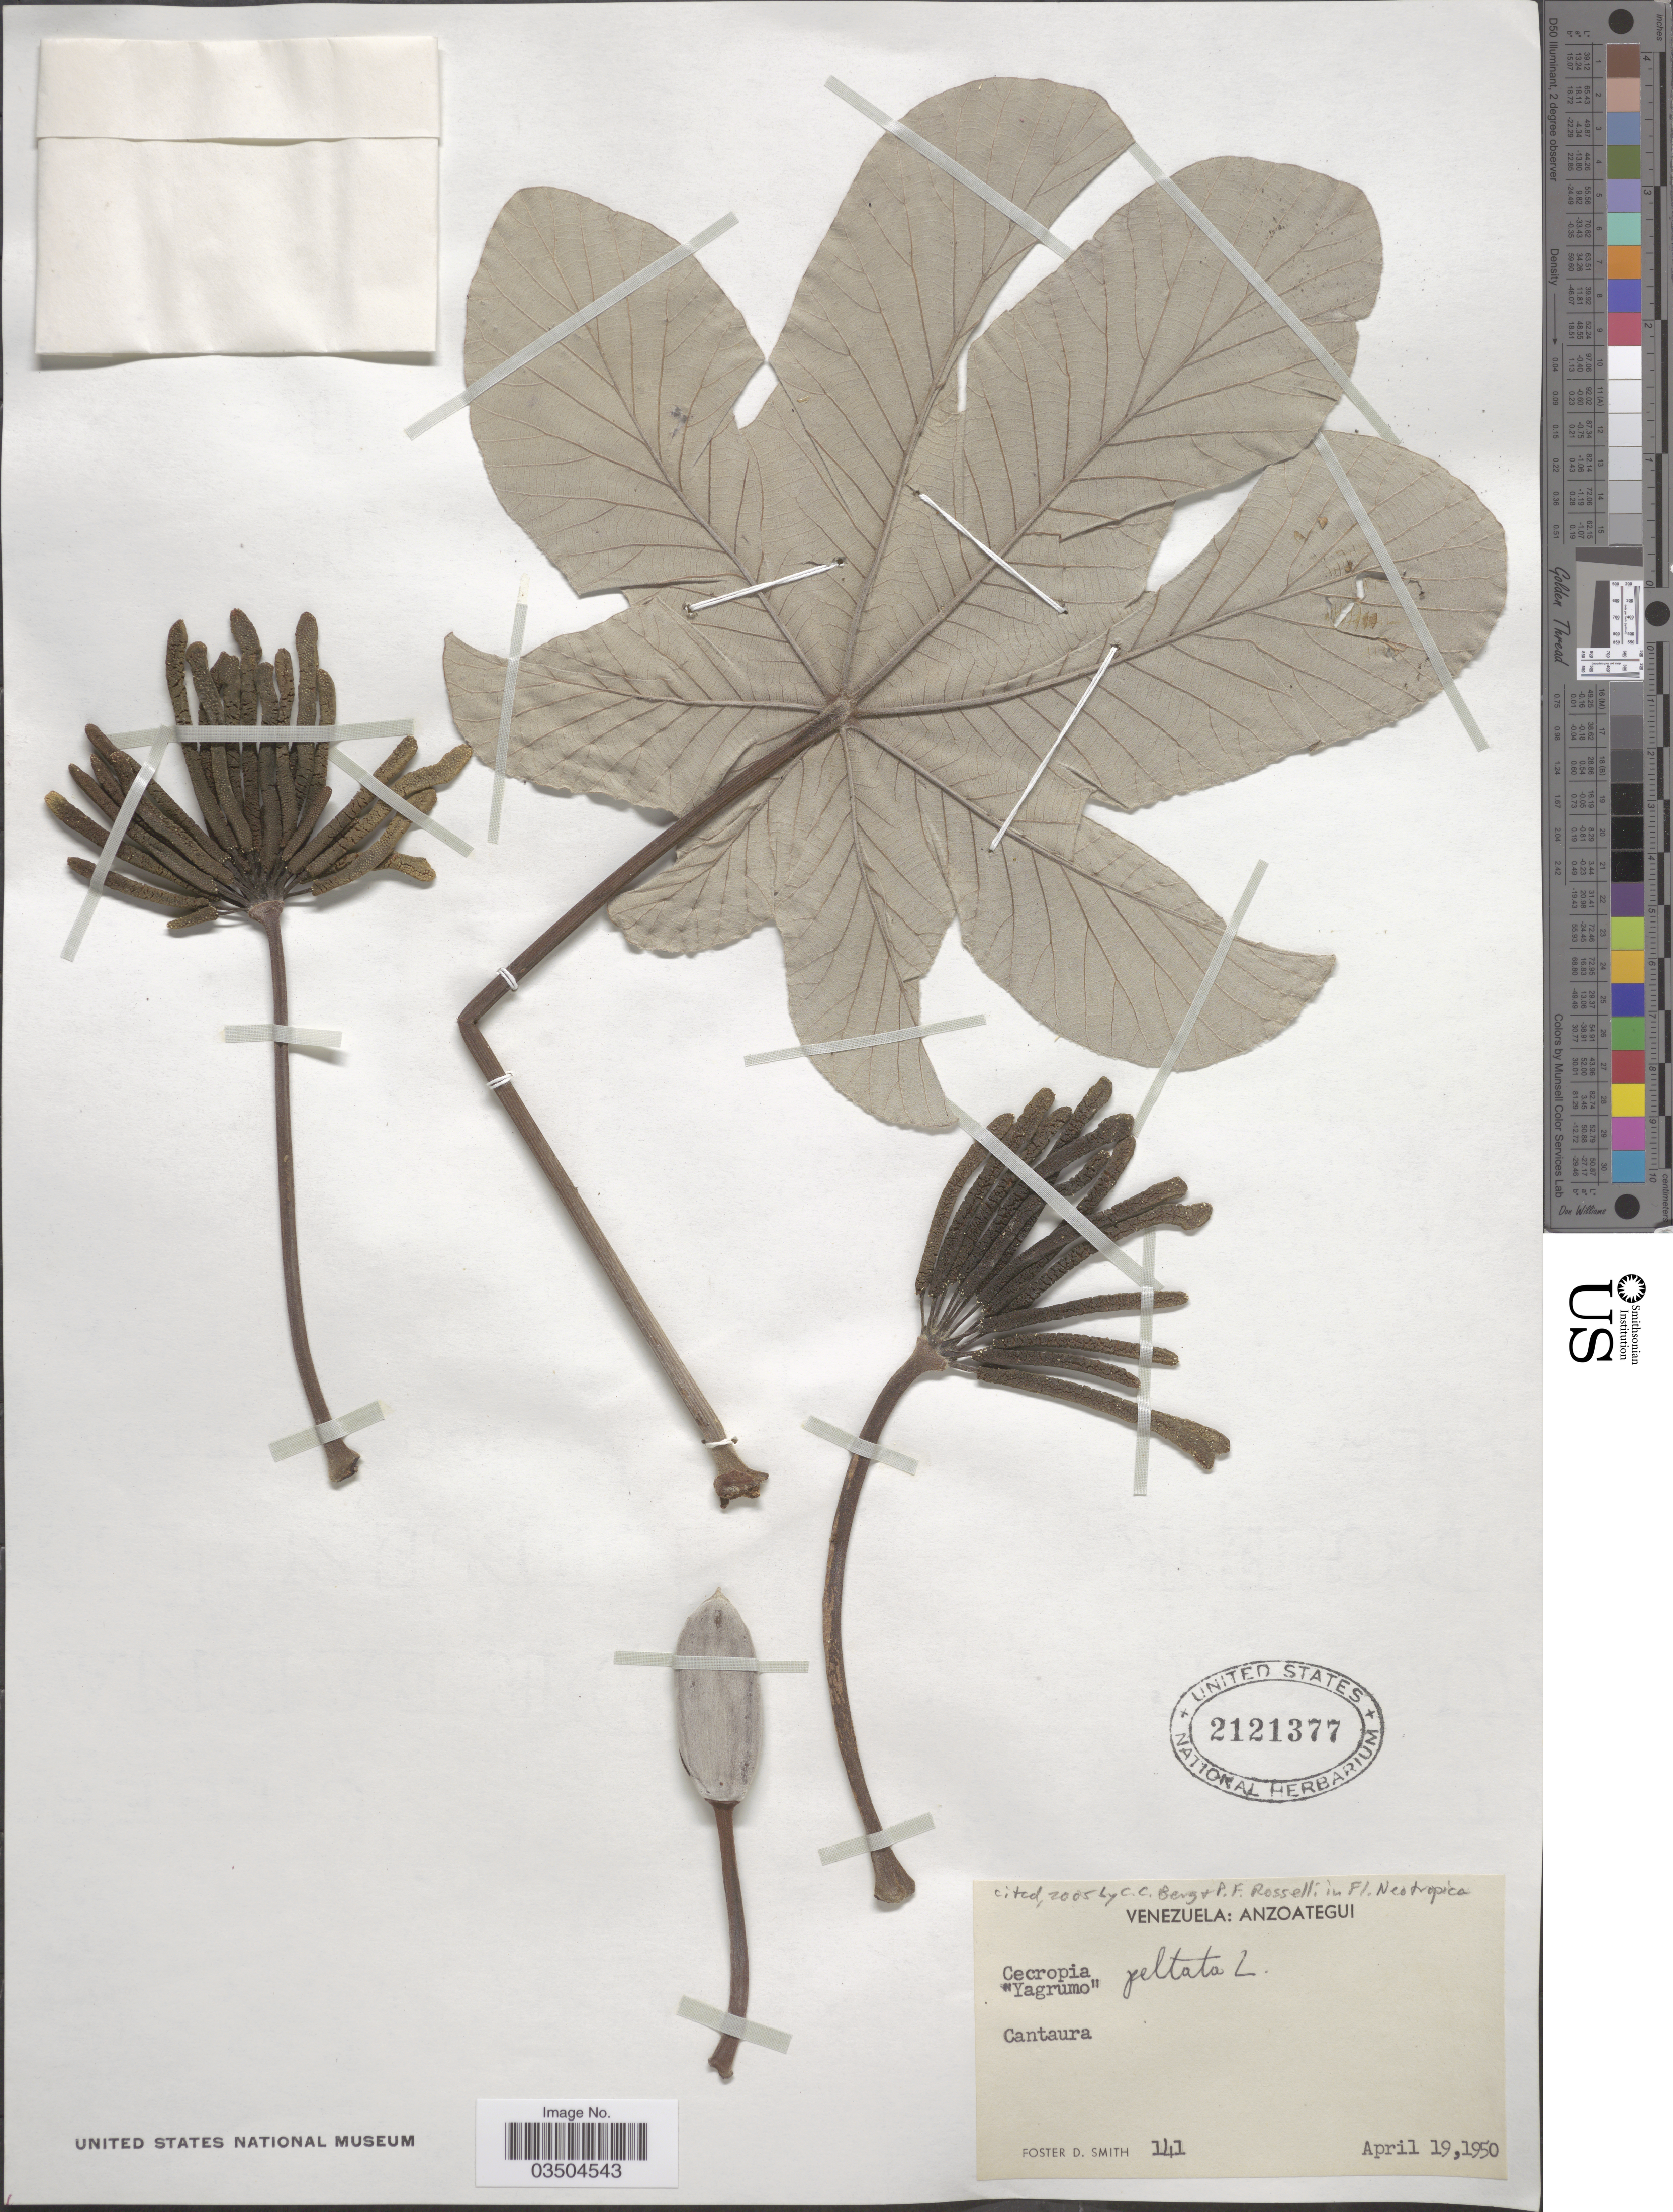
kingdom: Plantae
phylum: Tracheophyta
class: Magnoliopsida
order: Rosales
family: Urticaceae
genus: Cecropia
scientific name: Cecropia peltata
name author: L.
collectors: F. Smith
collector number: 141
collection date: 1950-04-19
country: Venezuela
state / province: Anzoategui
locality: Cantaura.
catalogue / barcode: US 2121377